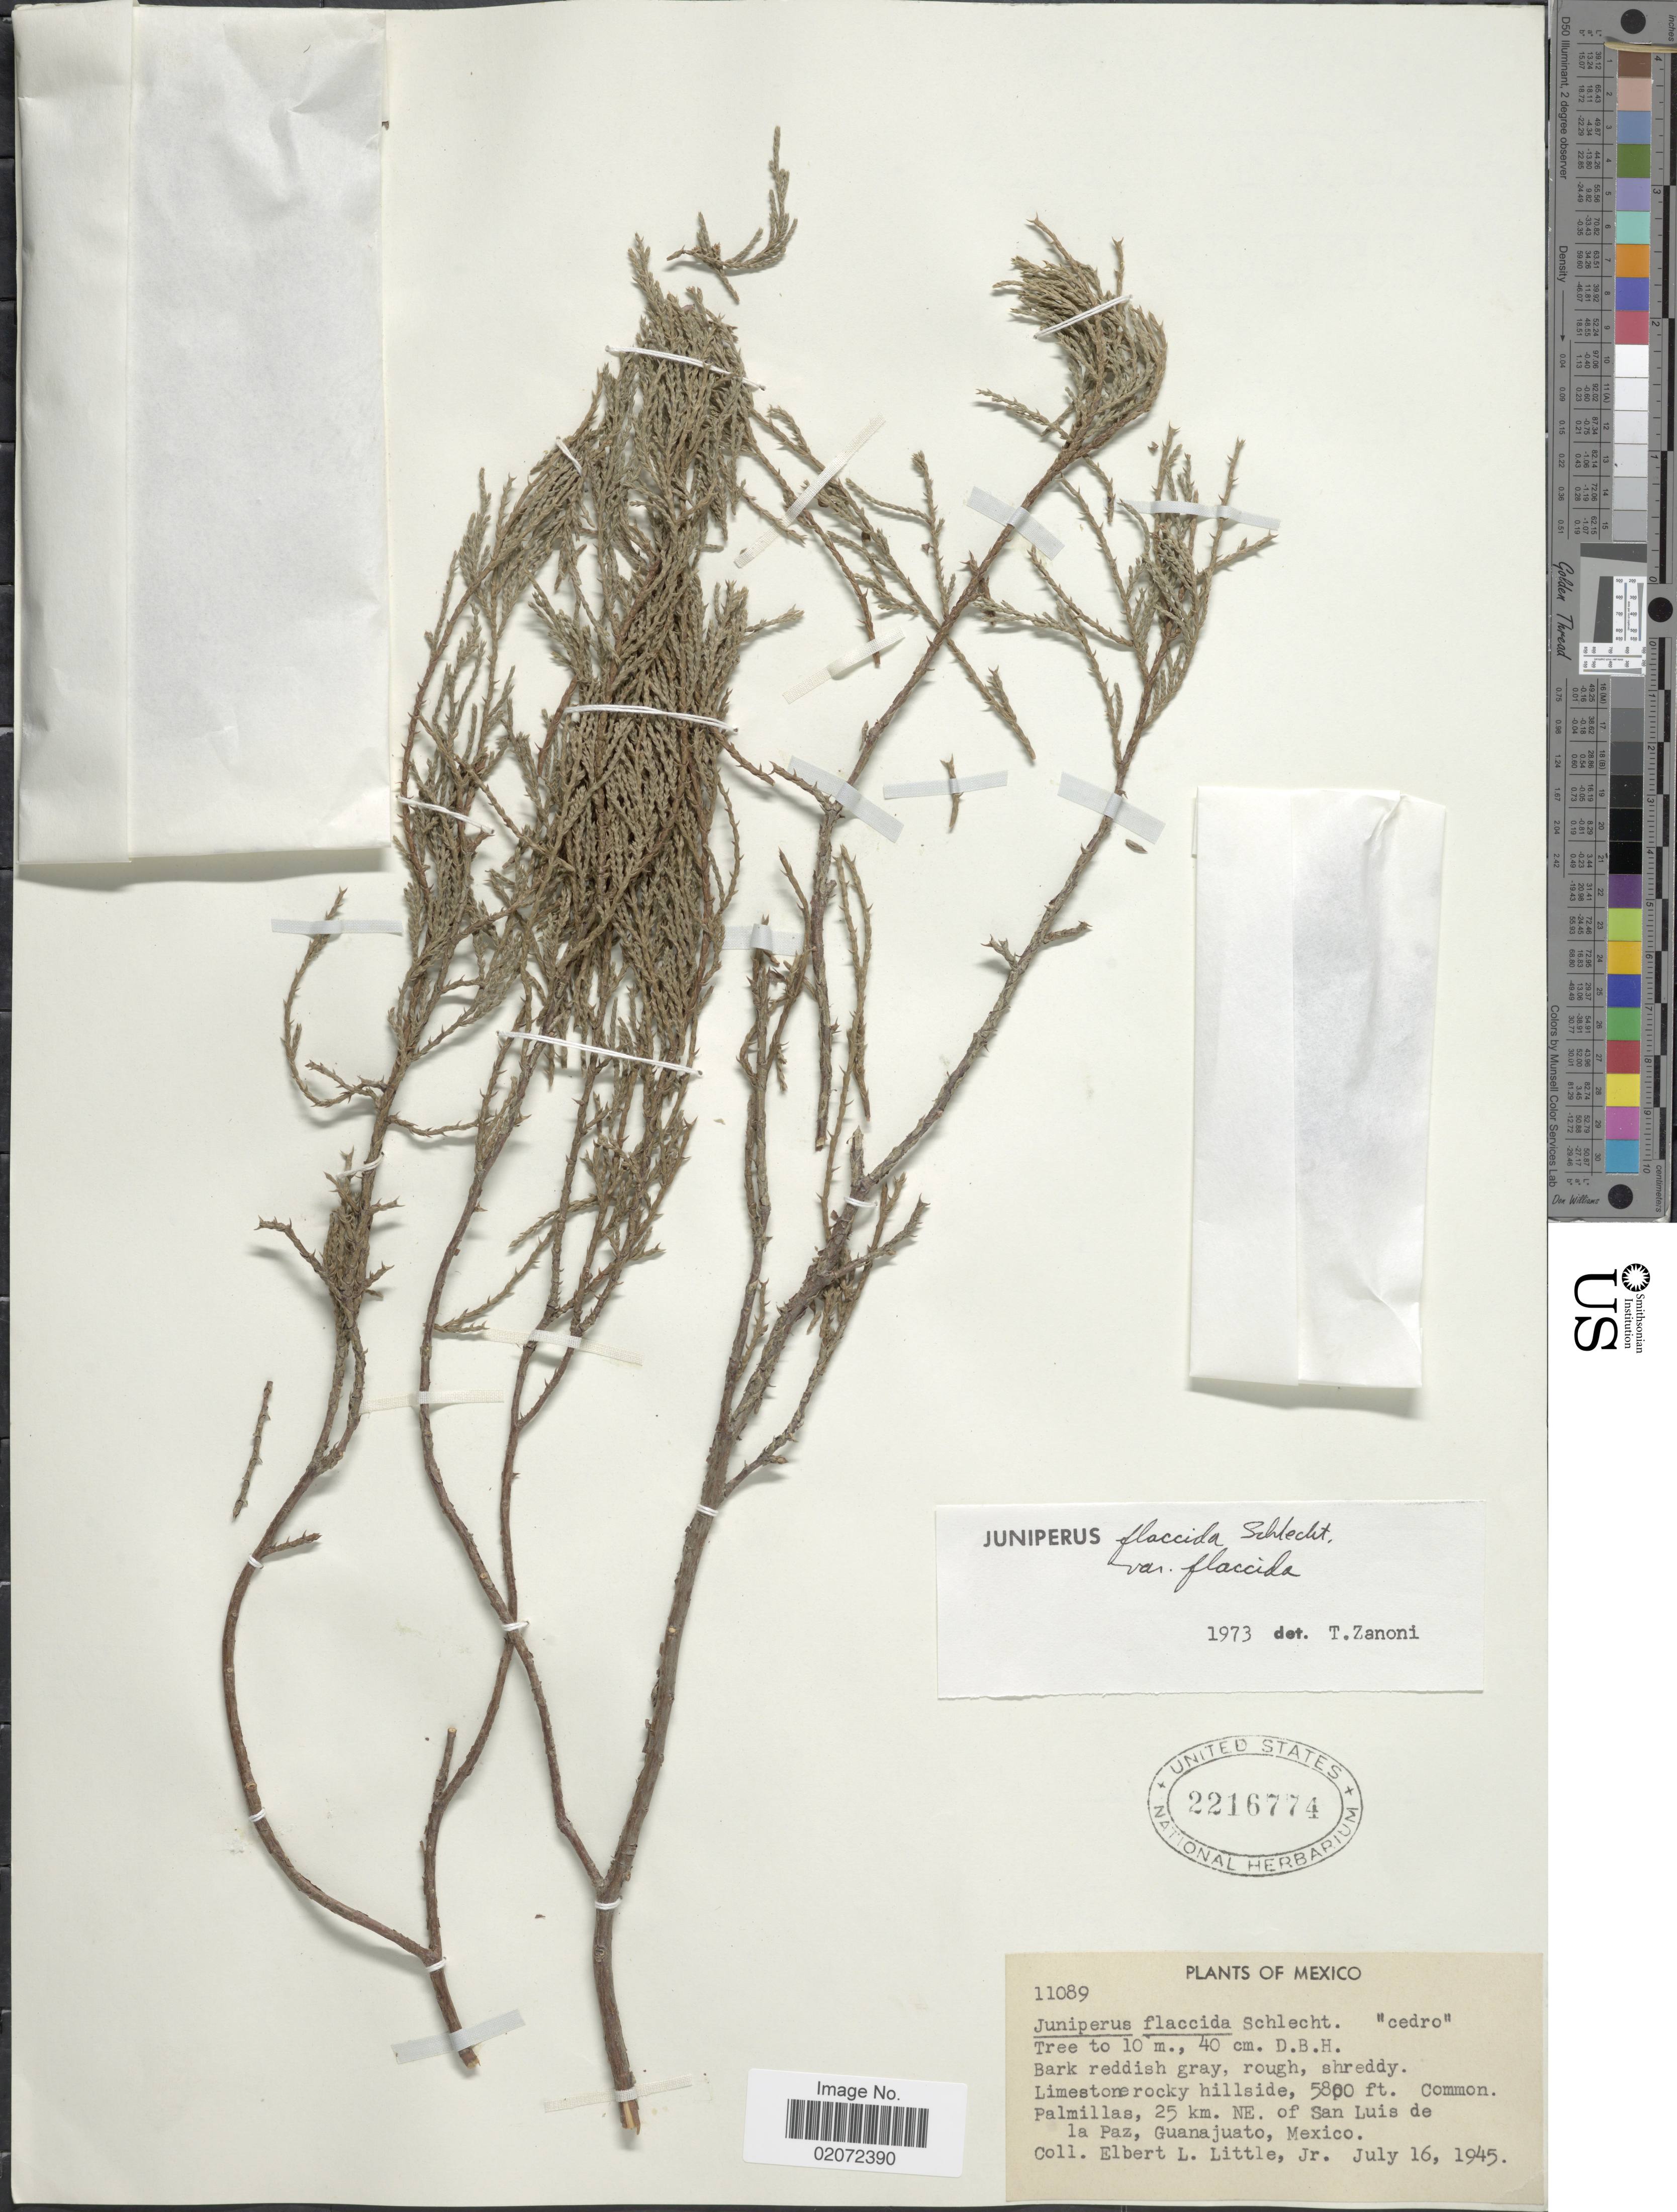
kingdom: Plantae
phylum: Tracheophyta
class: Pinopsida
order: Pinales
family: Cupressaceae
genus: Juniperus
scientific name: Juniperus flaccida var. flaccida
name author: Schltdl.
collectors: E. L. Little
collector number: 11089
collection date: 1945-07-16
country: Mexico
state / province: Guanajuato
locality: Palmillas, 25 km. NE. of San Luis de la Paz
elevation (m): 1768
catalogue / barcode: US 2216774